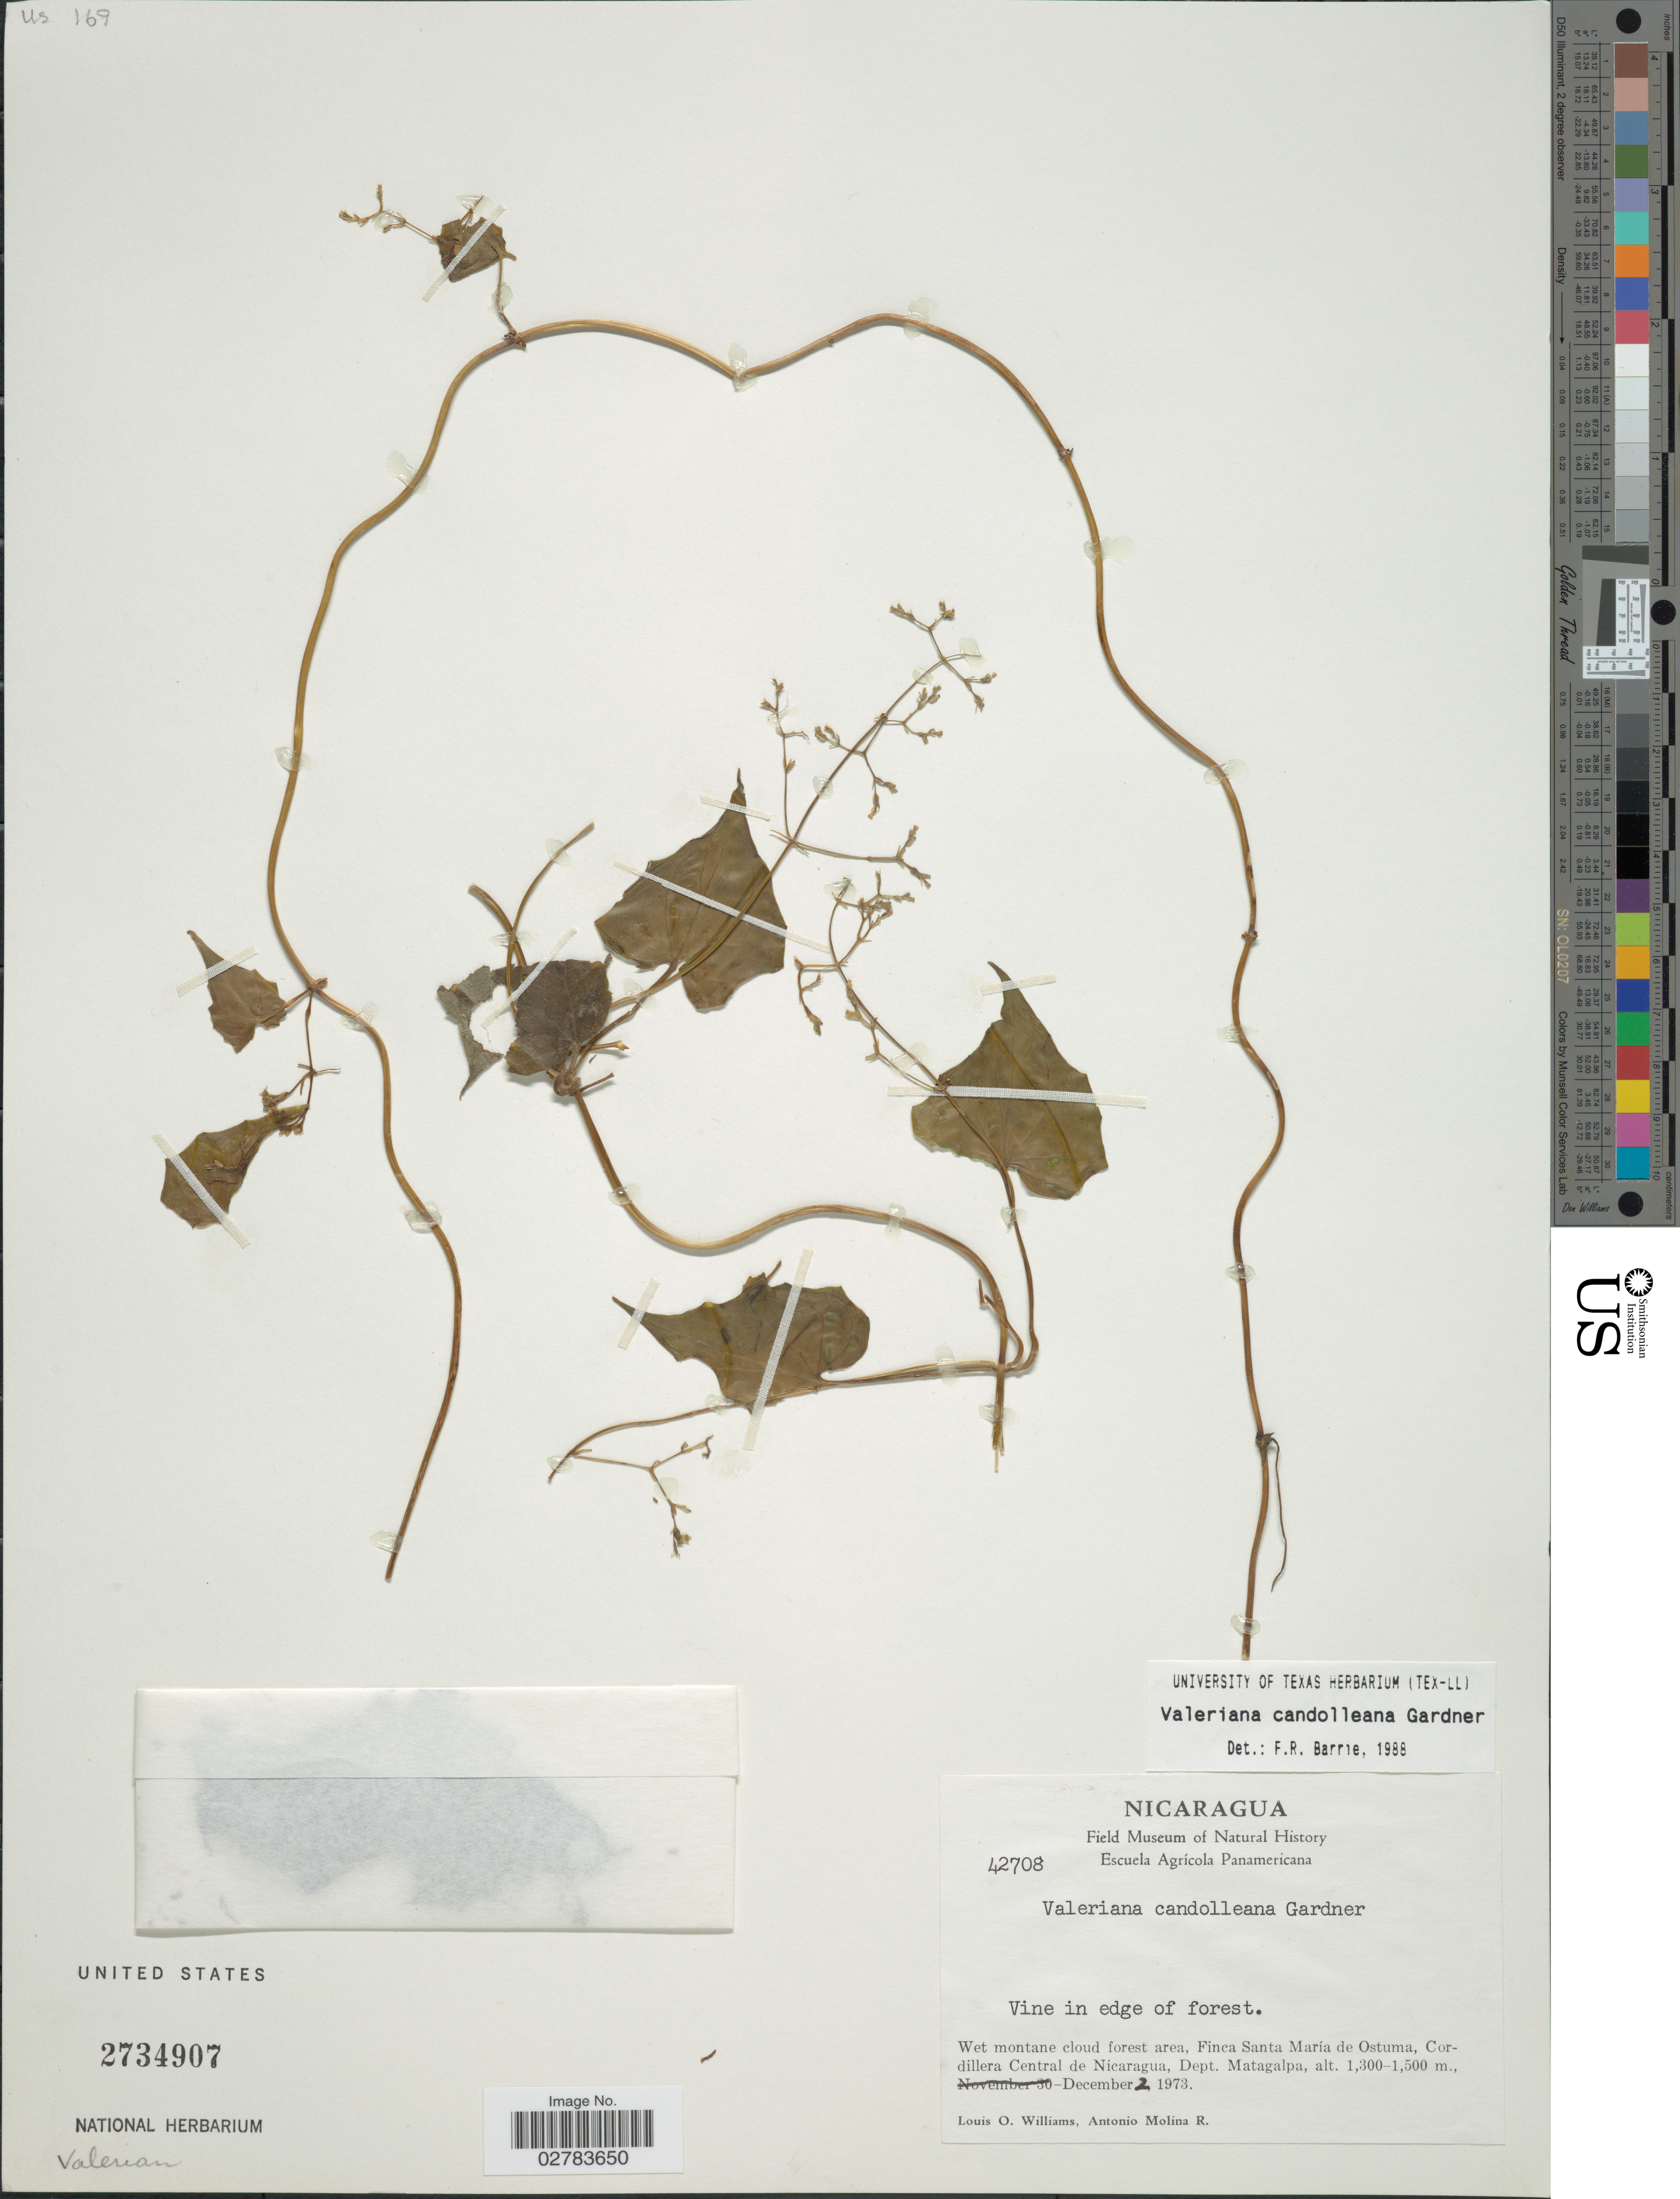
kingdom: Plantae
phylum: Tracheophyta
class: Magnoliopsida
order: Dipsacales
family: Caprifoliaceae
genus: Valeriana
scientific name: Valeriana candolleana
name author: Gardner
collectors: L. O. Williams & A. Molina R.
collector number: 42708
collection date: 1973-12-02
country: Nicaragua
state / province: Matagalpa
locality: Wet montane cloud forest area, Finca Santa María de Ostuma, Cordillera Central de Nicaragua, Dept. Matagalpa.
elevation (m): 1300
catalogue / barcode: US 2734907